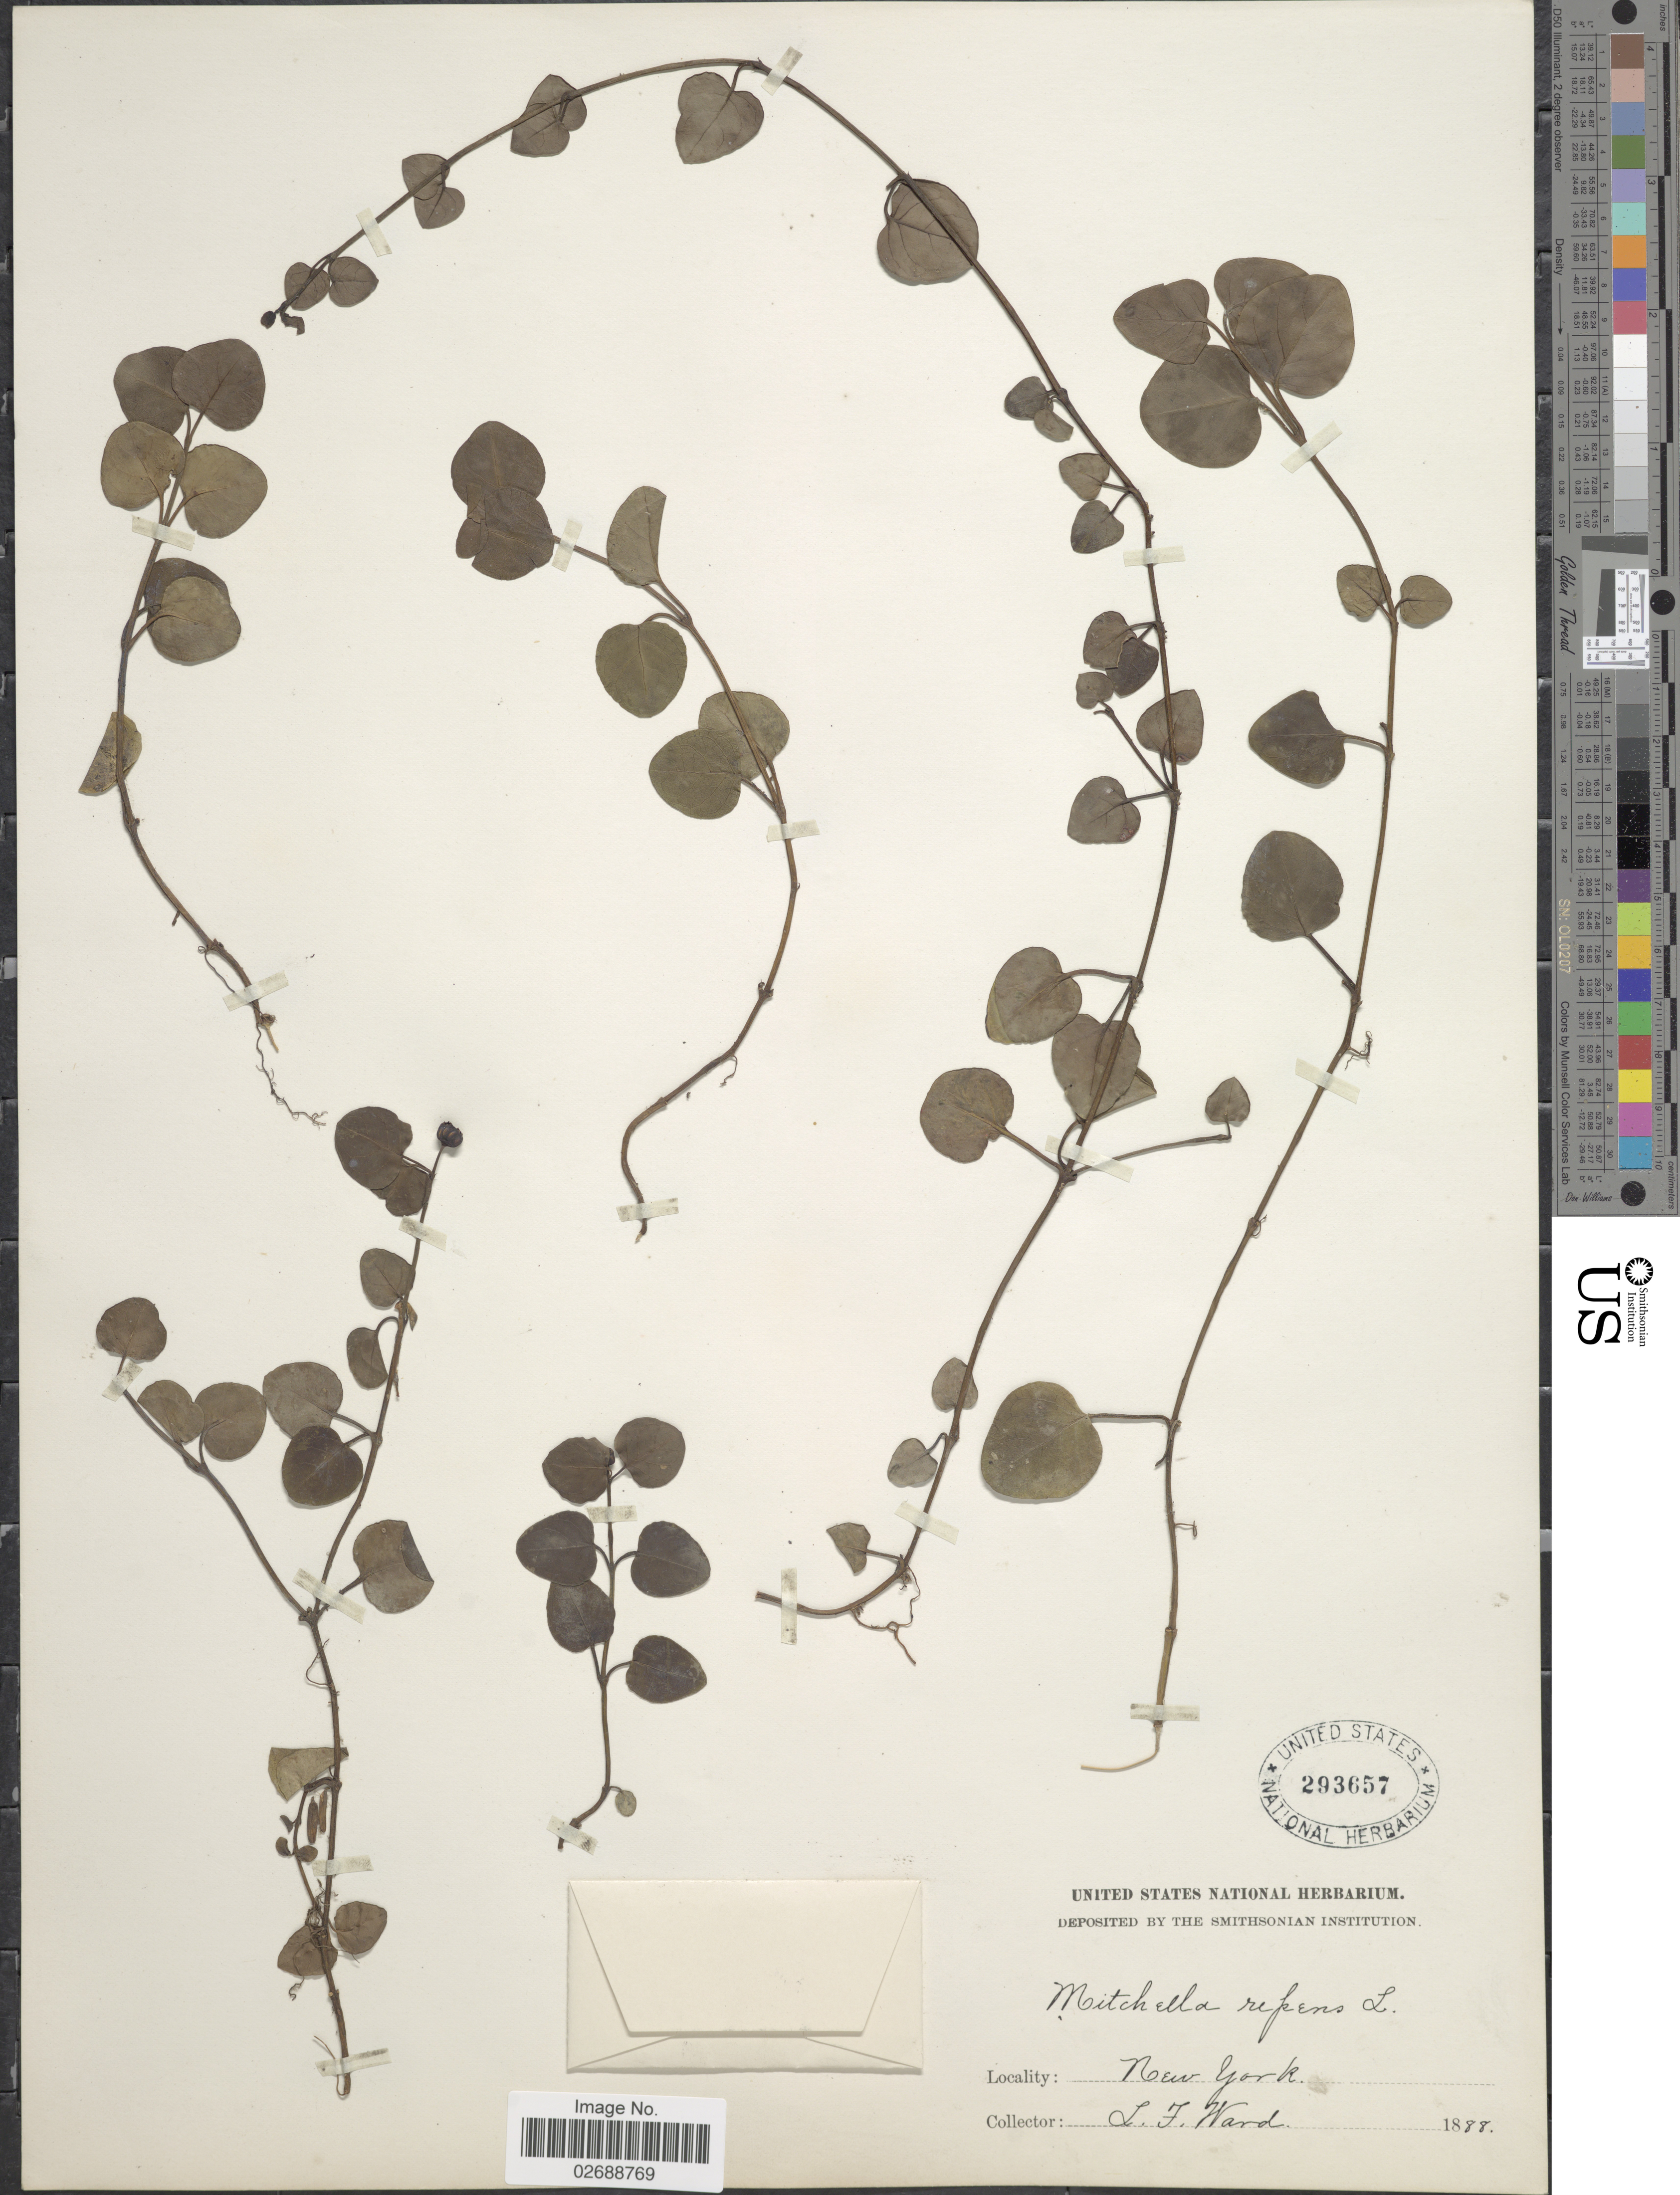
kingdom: Plantae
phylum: Tracheophyta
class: Magnoliopsida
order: Gentianales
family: Rubiaceae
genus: Mitchella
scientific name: Mitchella repens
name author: L.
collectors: L. Ward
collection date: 1888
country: United States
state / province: New York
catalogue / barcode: US 293657